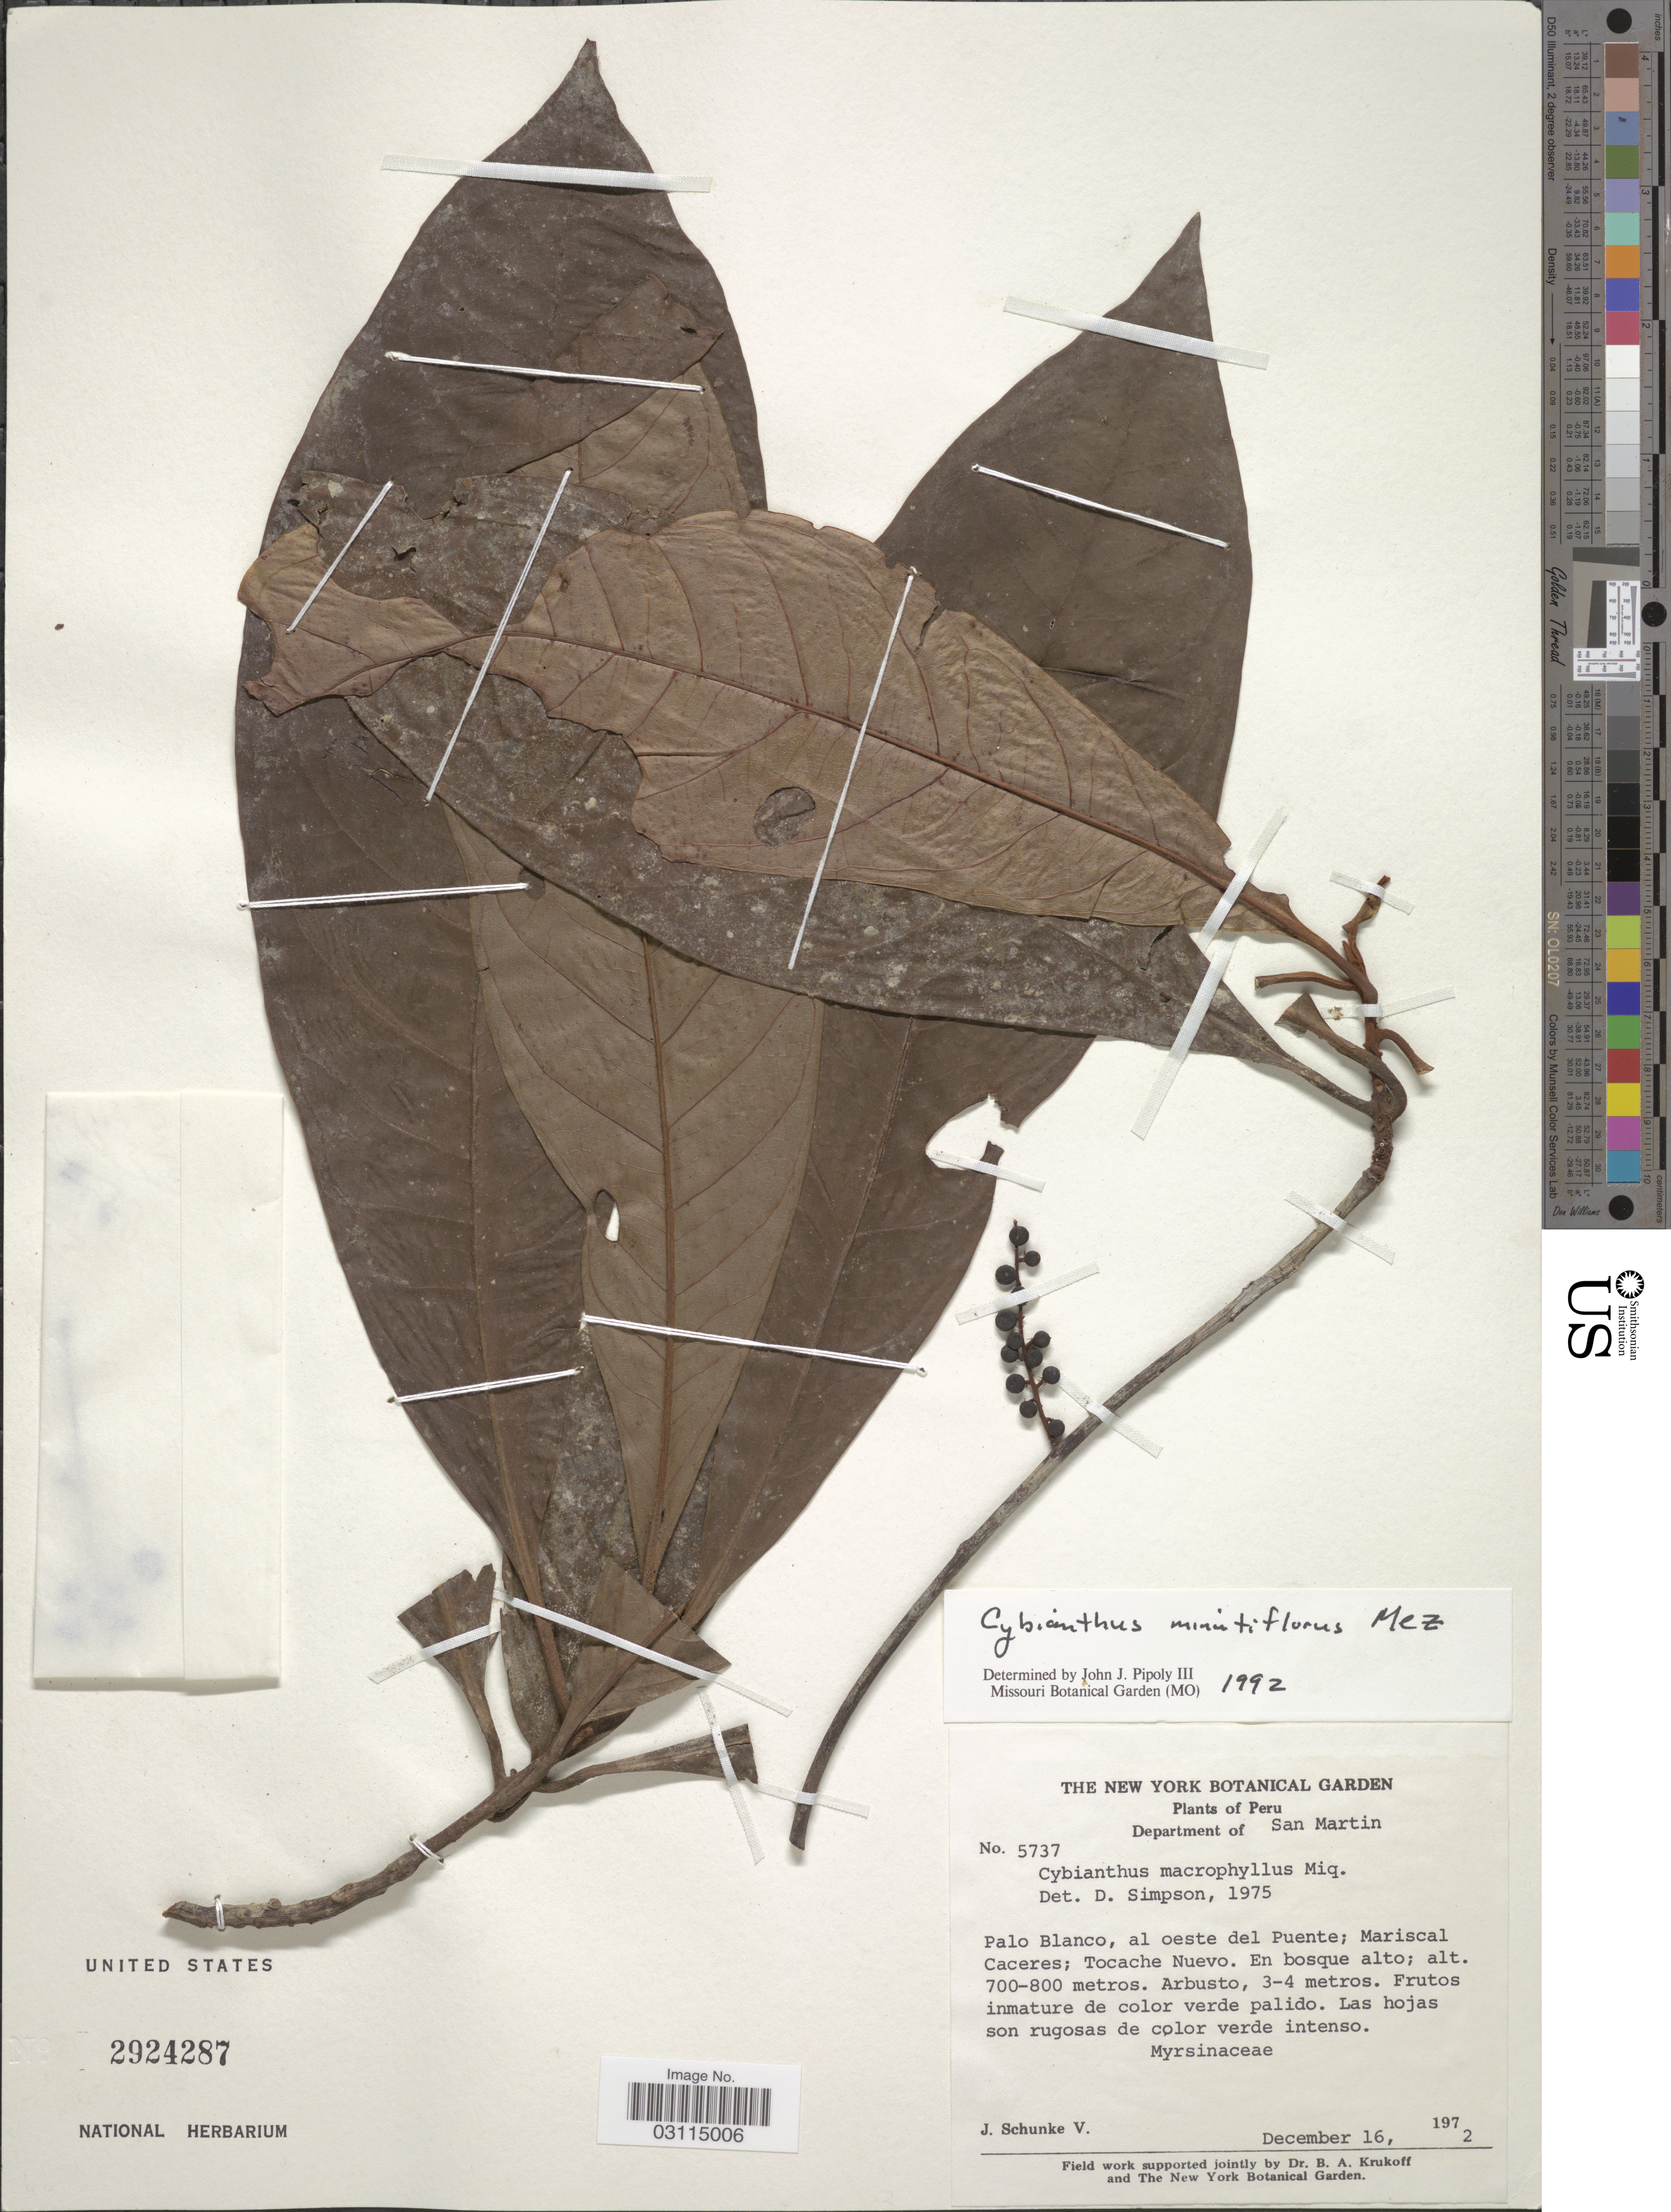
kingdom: Plantae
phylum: Tracheophyta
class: Magnoliopsida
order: Ericales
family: Primulaceae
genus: Cybianthus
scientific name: Cybianthus minutiflorus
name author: Mez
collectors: J. Schunke Vigo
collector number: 5737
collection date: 1972-12-16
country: Peru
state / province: San Martín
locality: Department of San Martin, Palo Blanco, al oeste del Puente; Mariscal Caceres; Tocache Nuevo.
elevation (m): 700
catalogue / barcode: US 2924287